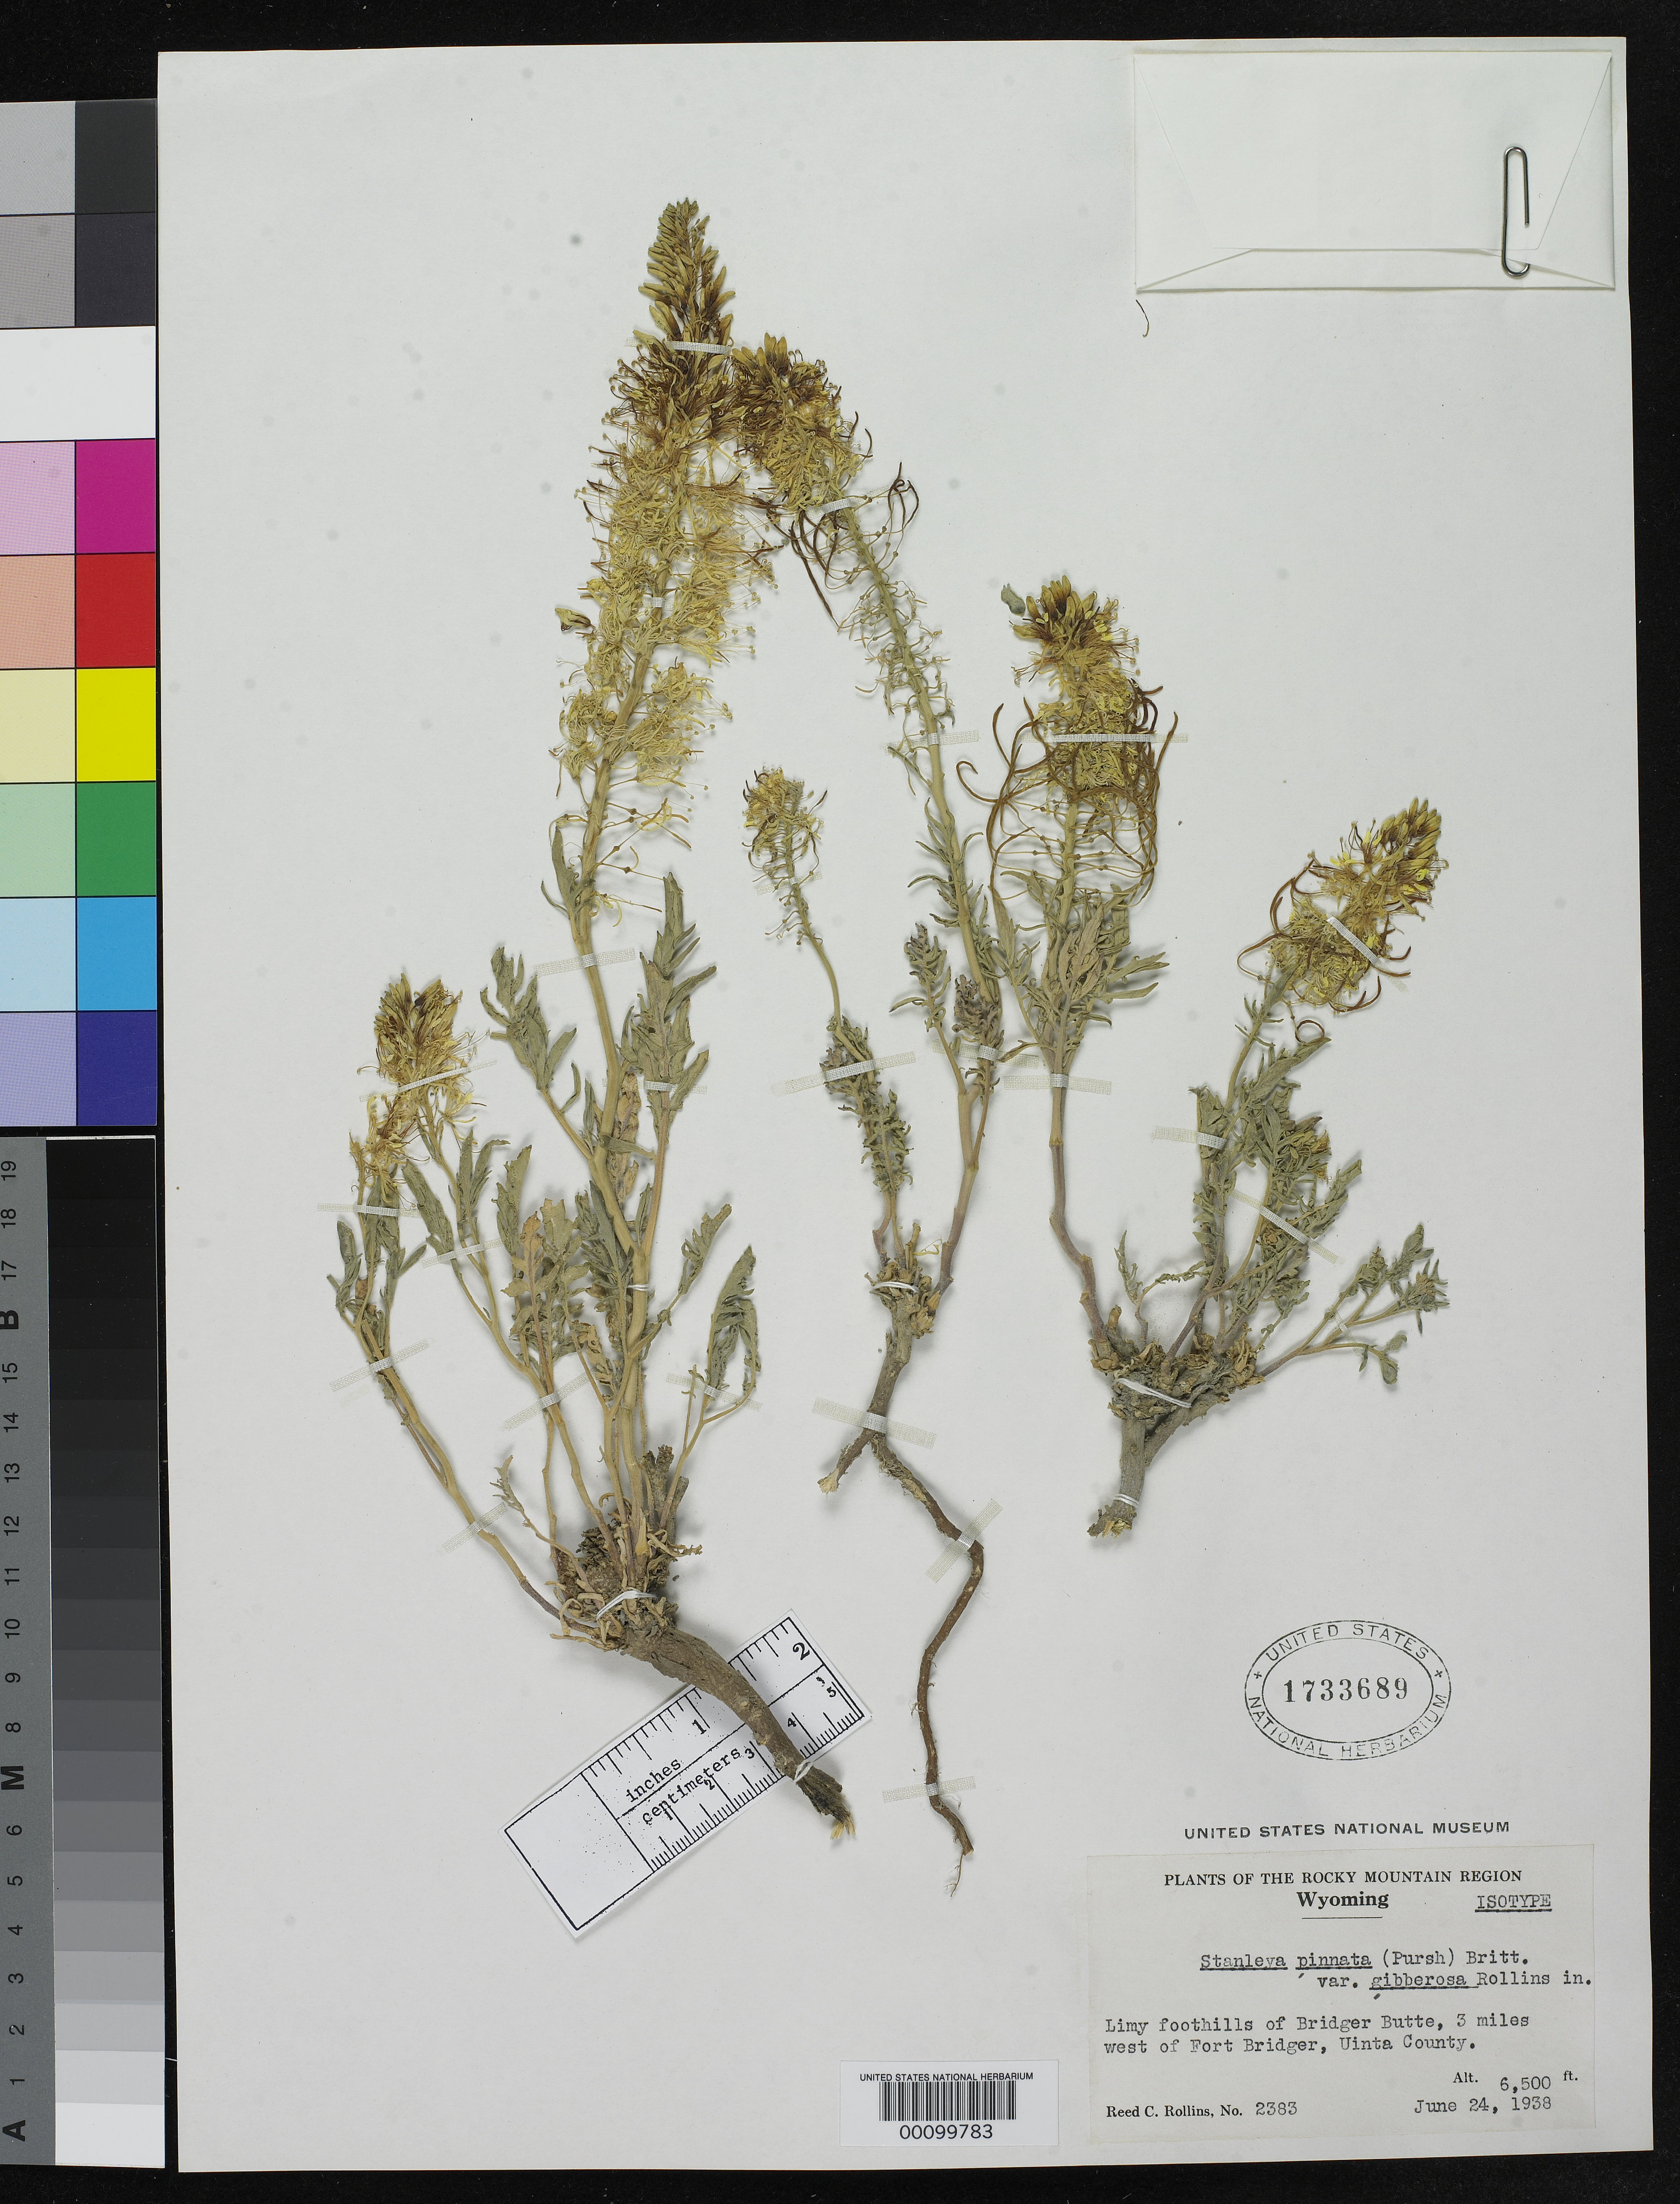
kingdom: Plantae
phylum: Tracheophyta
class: Magnoliopsida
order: Brassicales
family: Brassicaceae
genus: Stanleya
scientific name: Stanleya pinnata var. gibberosa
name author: Rollins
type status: Isotype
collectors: R. C. Rollins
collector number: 2383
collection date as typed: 24 Jun 1938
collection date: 1938-06-24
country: United States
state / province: Wyoming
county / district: Uinta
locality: Bridger Butte, 3 miles west of Fort Bridger.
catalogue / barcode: US 1733689